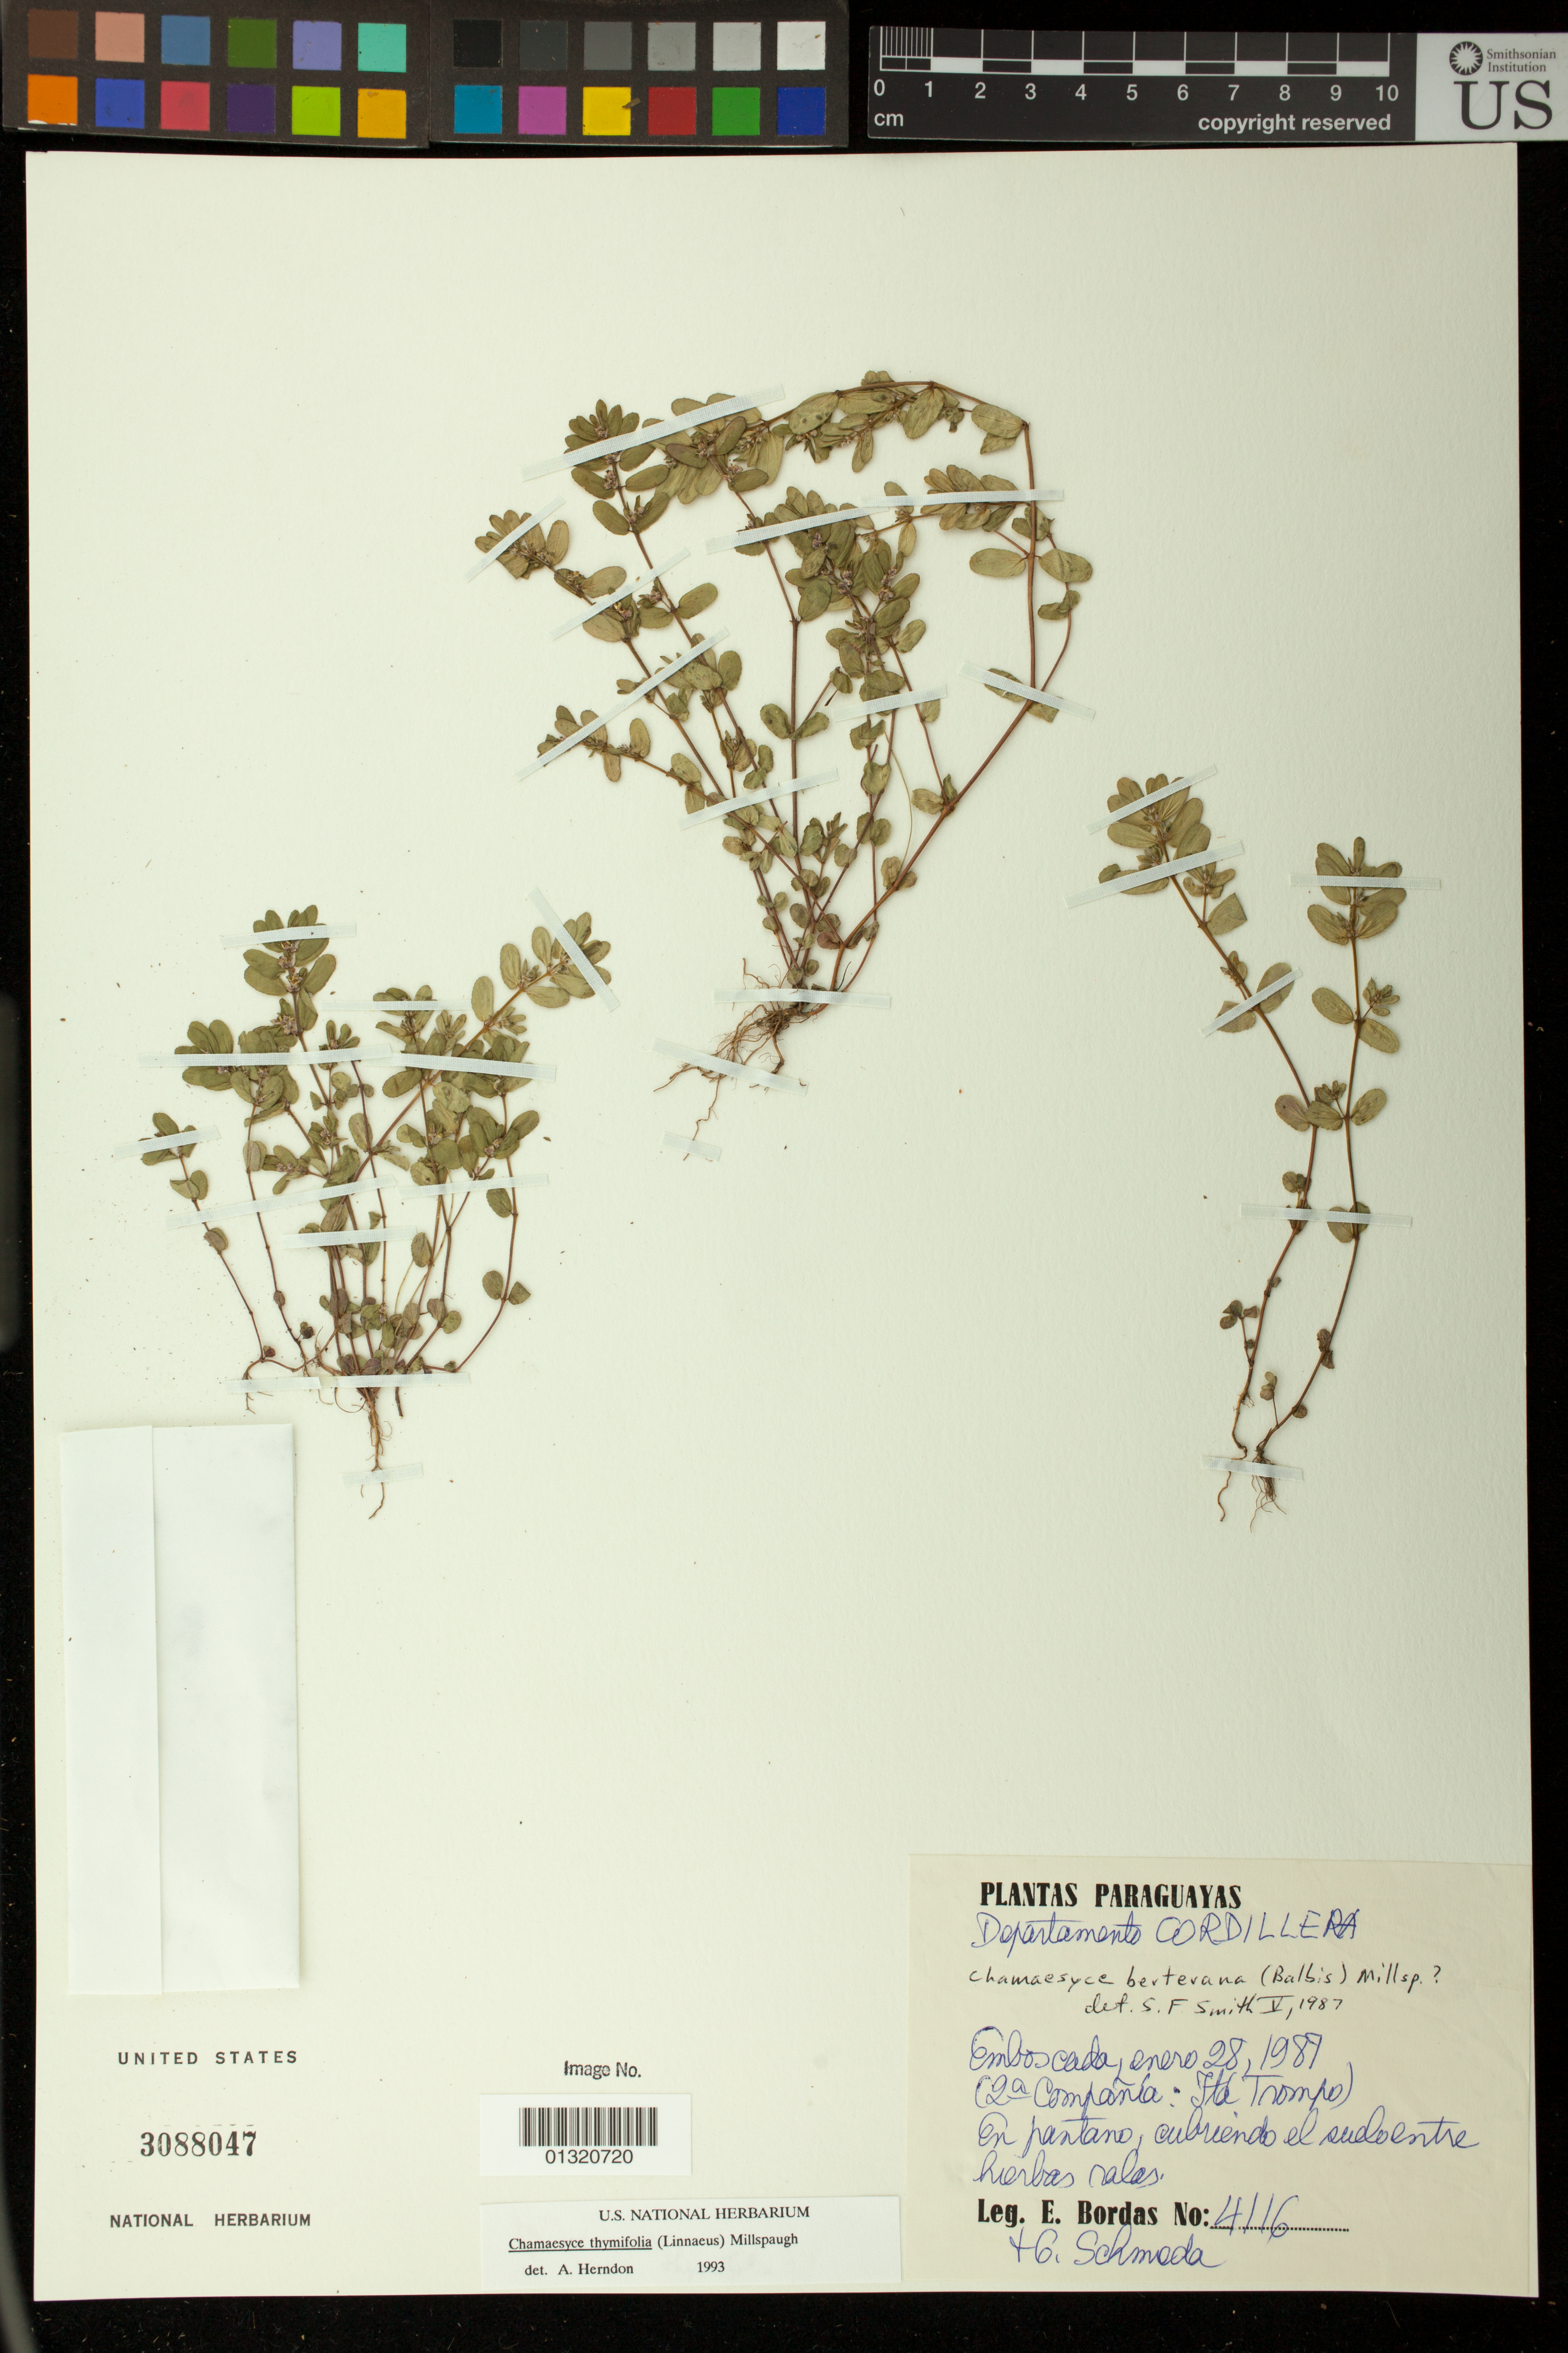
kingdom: Plantae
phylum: Tracheophyta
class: Magnoliopsida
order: Malpighiales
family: Euphorbiaceae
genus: Euphorbia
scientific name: Euphorbia thymifolia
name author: L.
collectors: E. Bordas & G. Schmeda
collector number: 4116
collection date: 1987-01-28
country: Paraguay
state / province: Cordillera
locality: Emboscada; (2a Compania: Ita Trompo)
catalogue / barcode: US 3088047